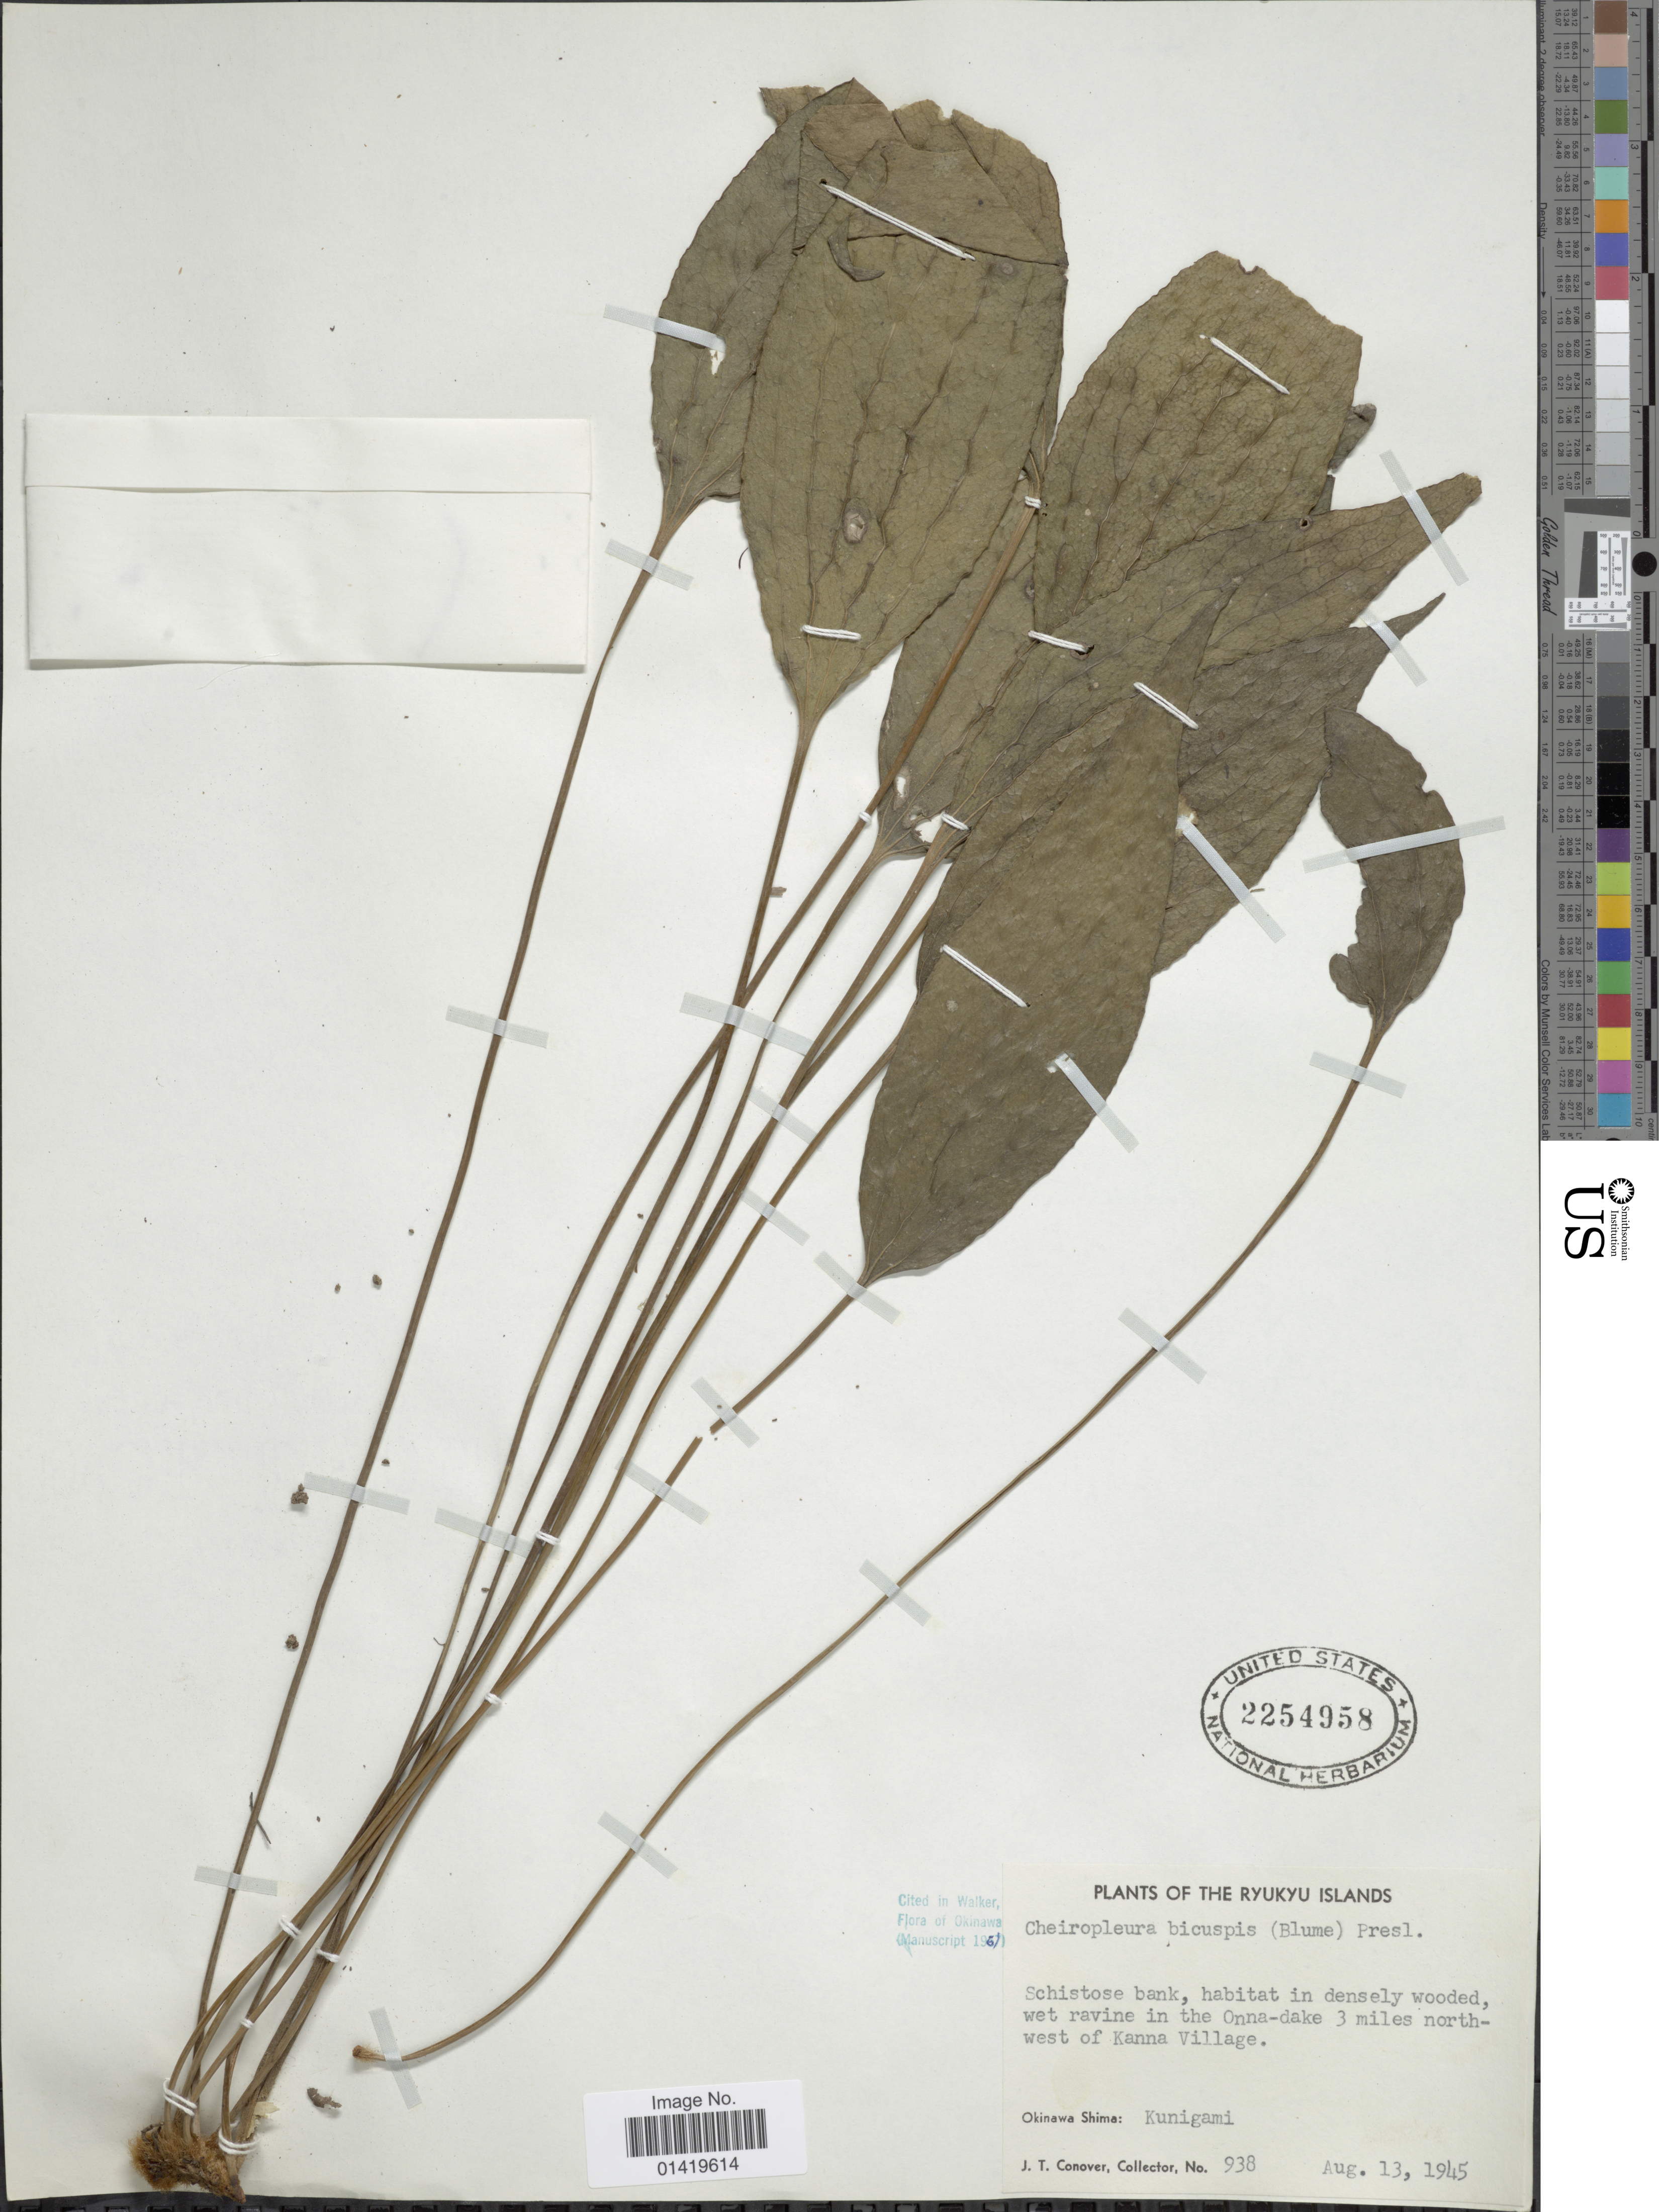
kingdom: Plantae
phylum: Tracheophyta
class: Polypodiopsida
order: Gleicheniales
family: Dipteridaceae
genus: Cheiropleuria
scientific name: Cheiropleuria bicuspis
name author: (Blume) C. Presl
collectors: J. T. Conover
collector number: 938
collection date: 1945-08-13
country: Japan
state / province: Okinawa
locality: The Ryukyu Islands. Onna-dake 3 miles northwest of Kanna Village. Okinawa Shima: Kunigami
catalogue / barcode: US 2254958